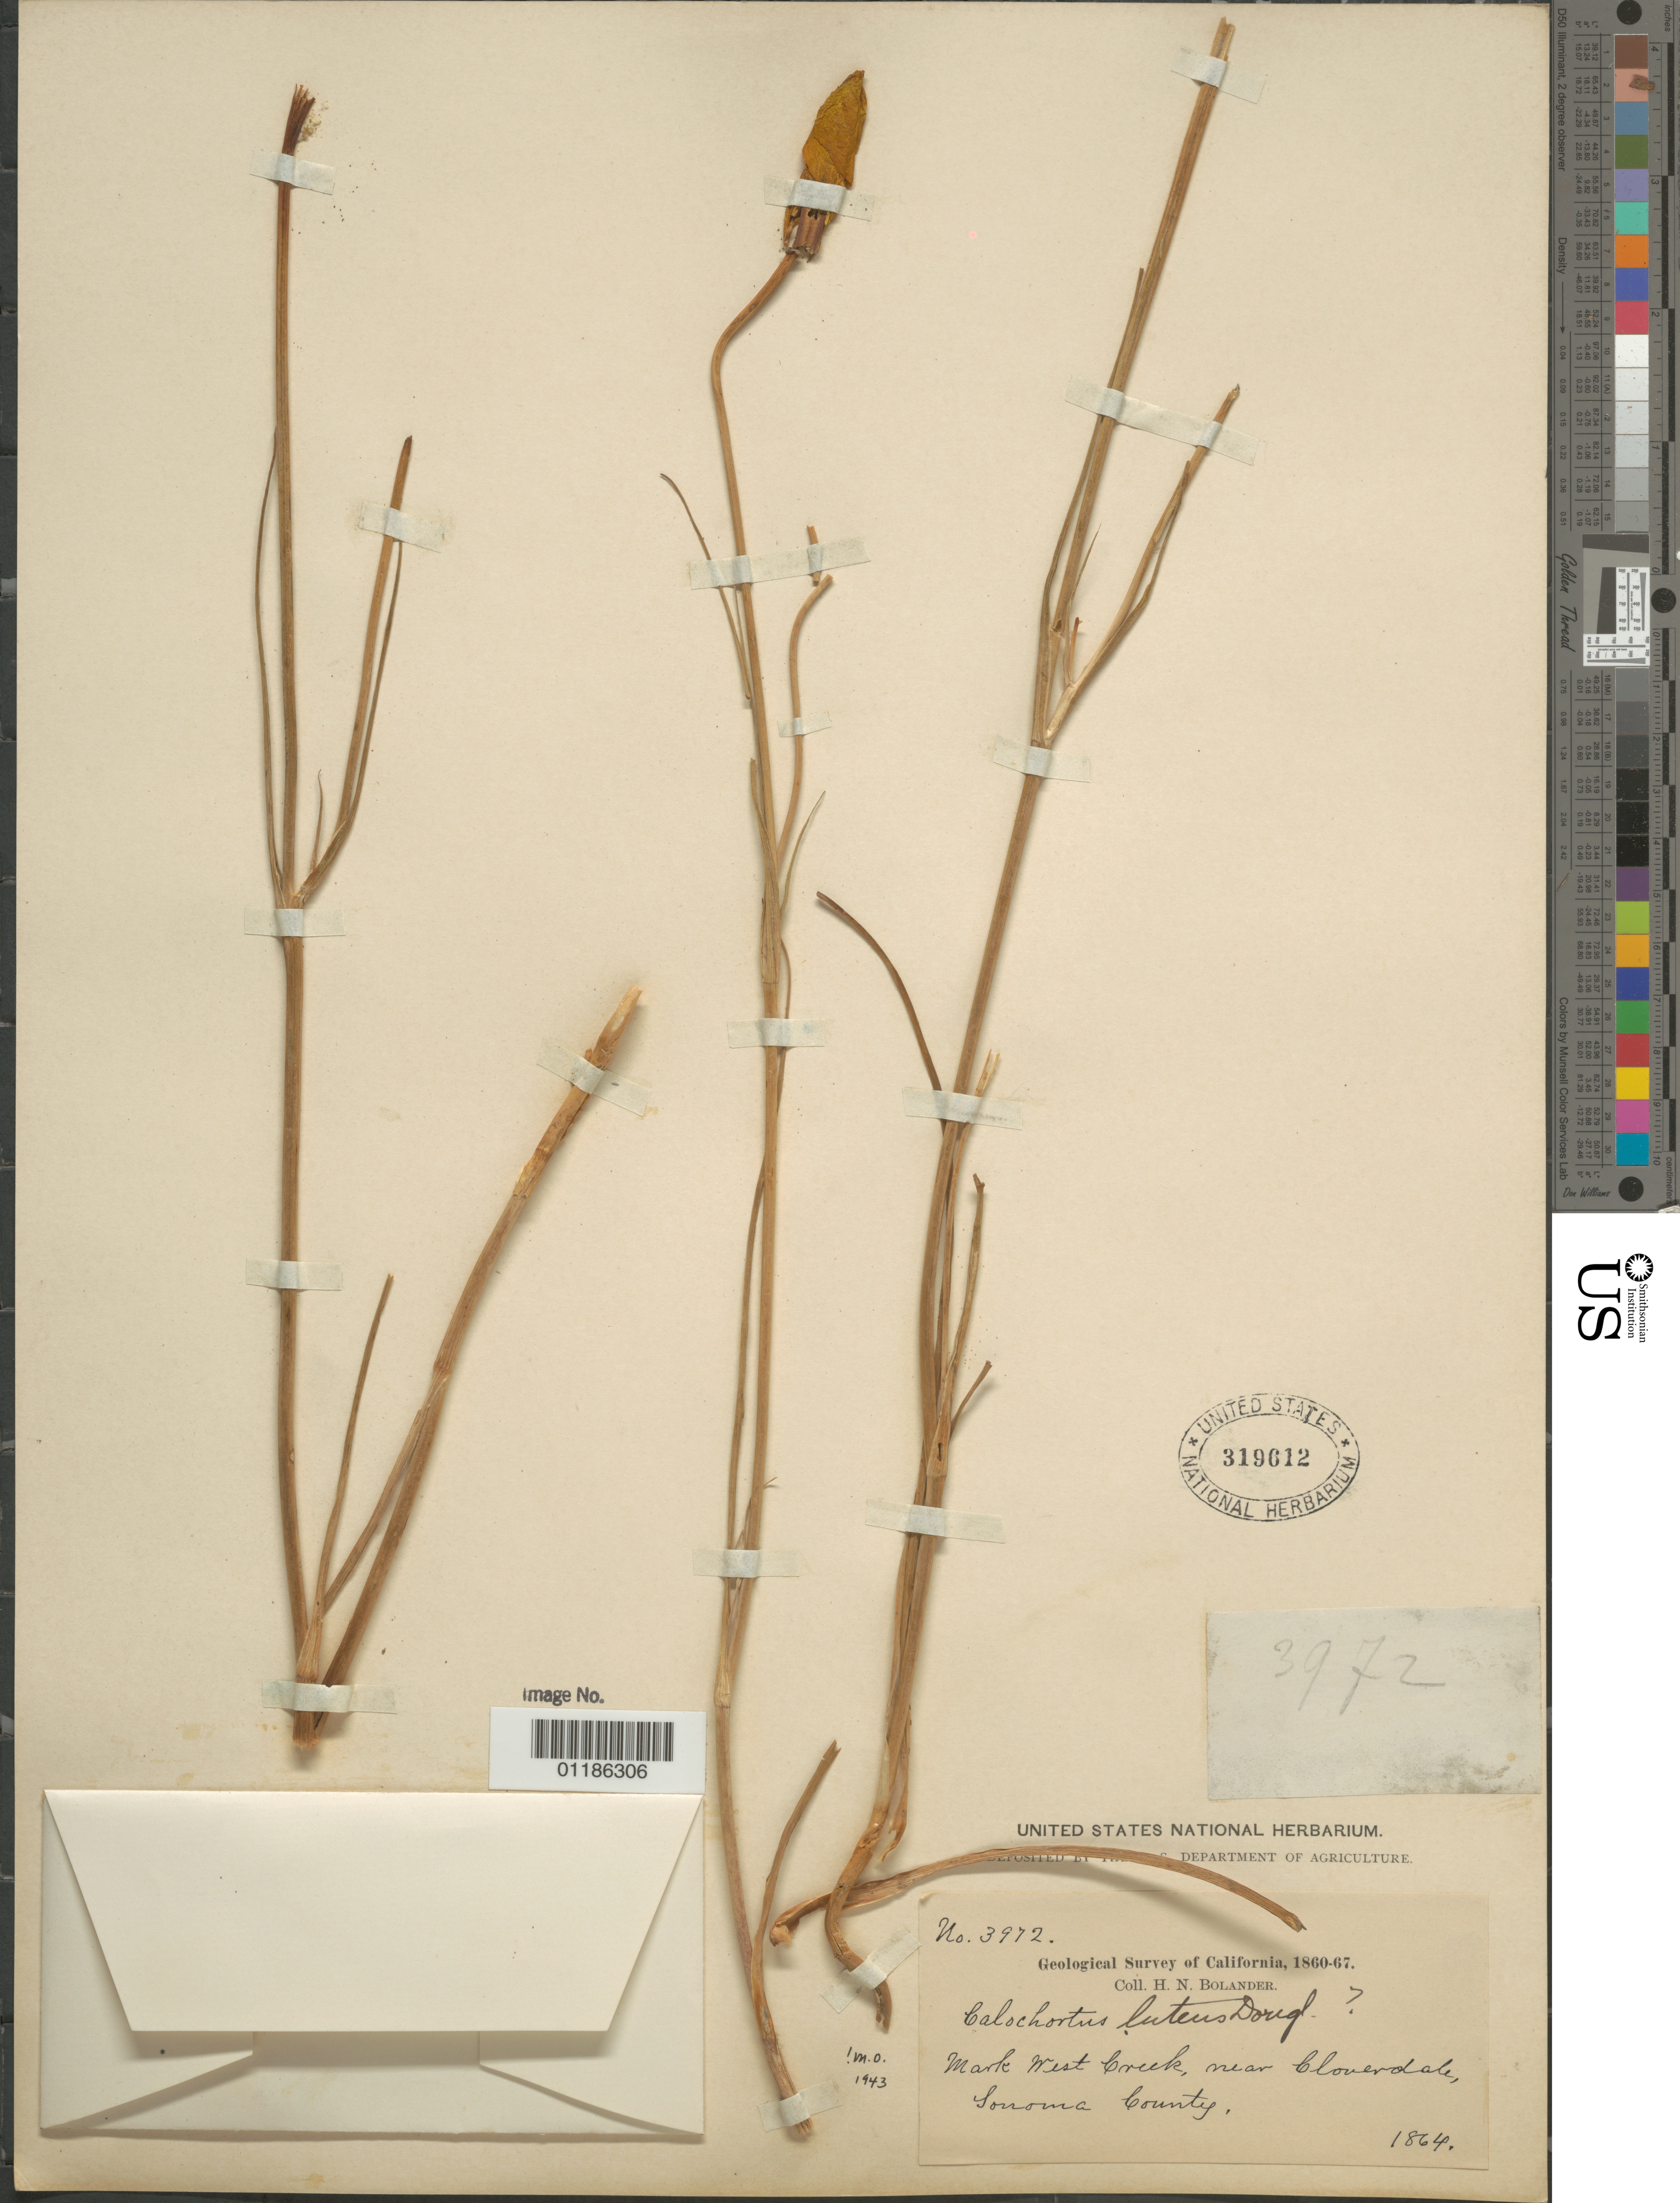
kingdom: Plantae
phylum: Tracheophyta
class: Liliopsida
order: Liliales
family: Liliaceae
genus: Calochortus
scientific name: Calochortus luteus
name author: Douglas ex Lindl.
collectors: H. Bolander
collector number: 3972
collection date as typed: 1864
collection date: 1864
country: United States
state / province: California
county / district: Sonoma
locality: Mark West Creek, near Cloverdale.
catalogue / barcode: US 319612